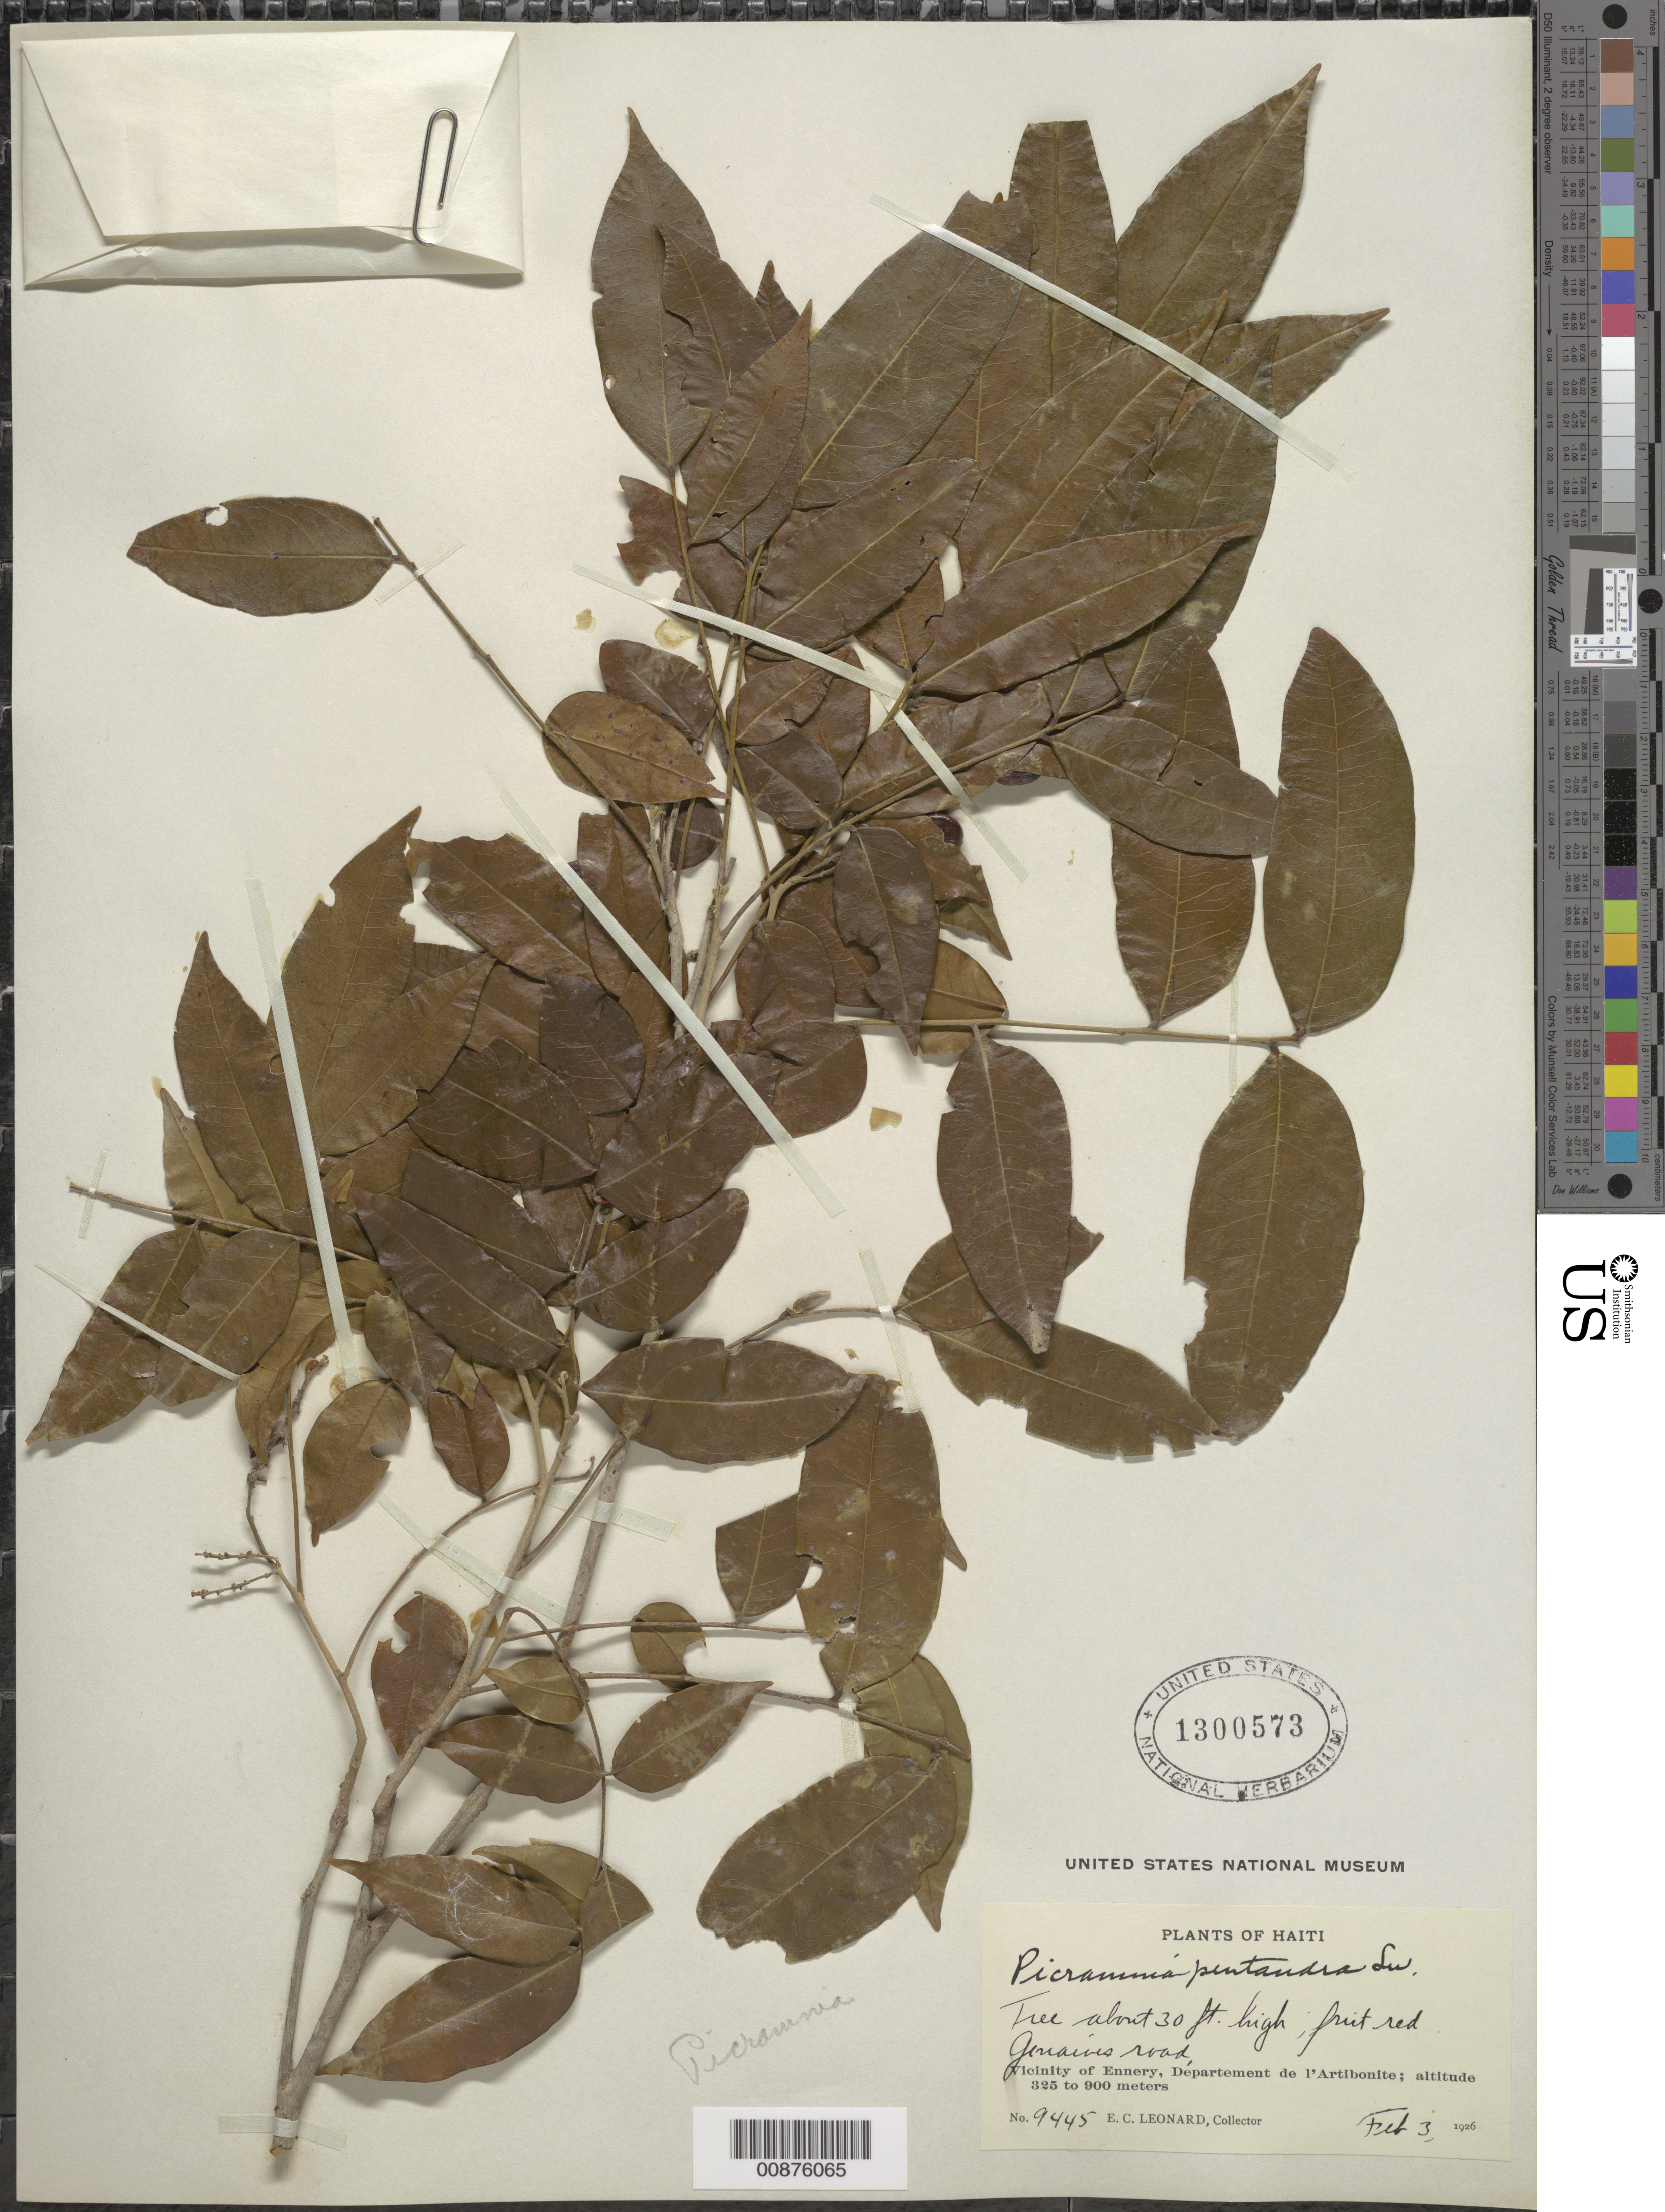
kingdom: Plantae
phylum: Tracheophyta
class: Magnoliopsida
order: Picramniales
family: Picramniaceae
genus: Picramnia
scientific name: Picramnia pentandra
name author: Sw.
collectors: E. C. Leonard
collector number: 9445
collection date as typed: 03 Feb 1926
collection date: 1926-02-03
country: Haiti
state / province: Artibonite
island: Hispaniola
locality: Vicinity of Ennery, Gonaives road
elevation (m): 325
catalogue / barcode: US 1300573